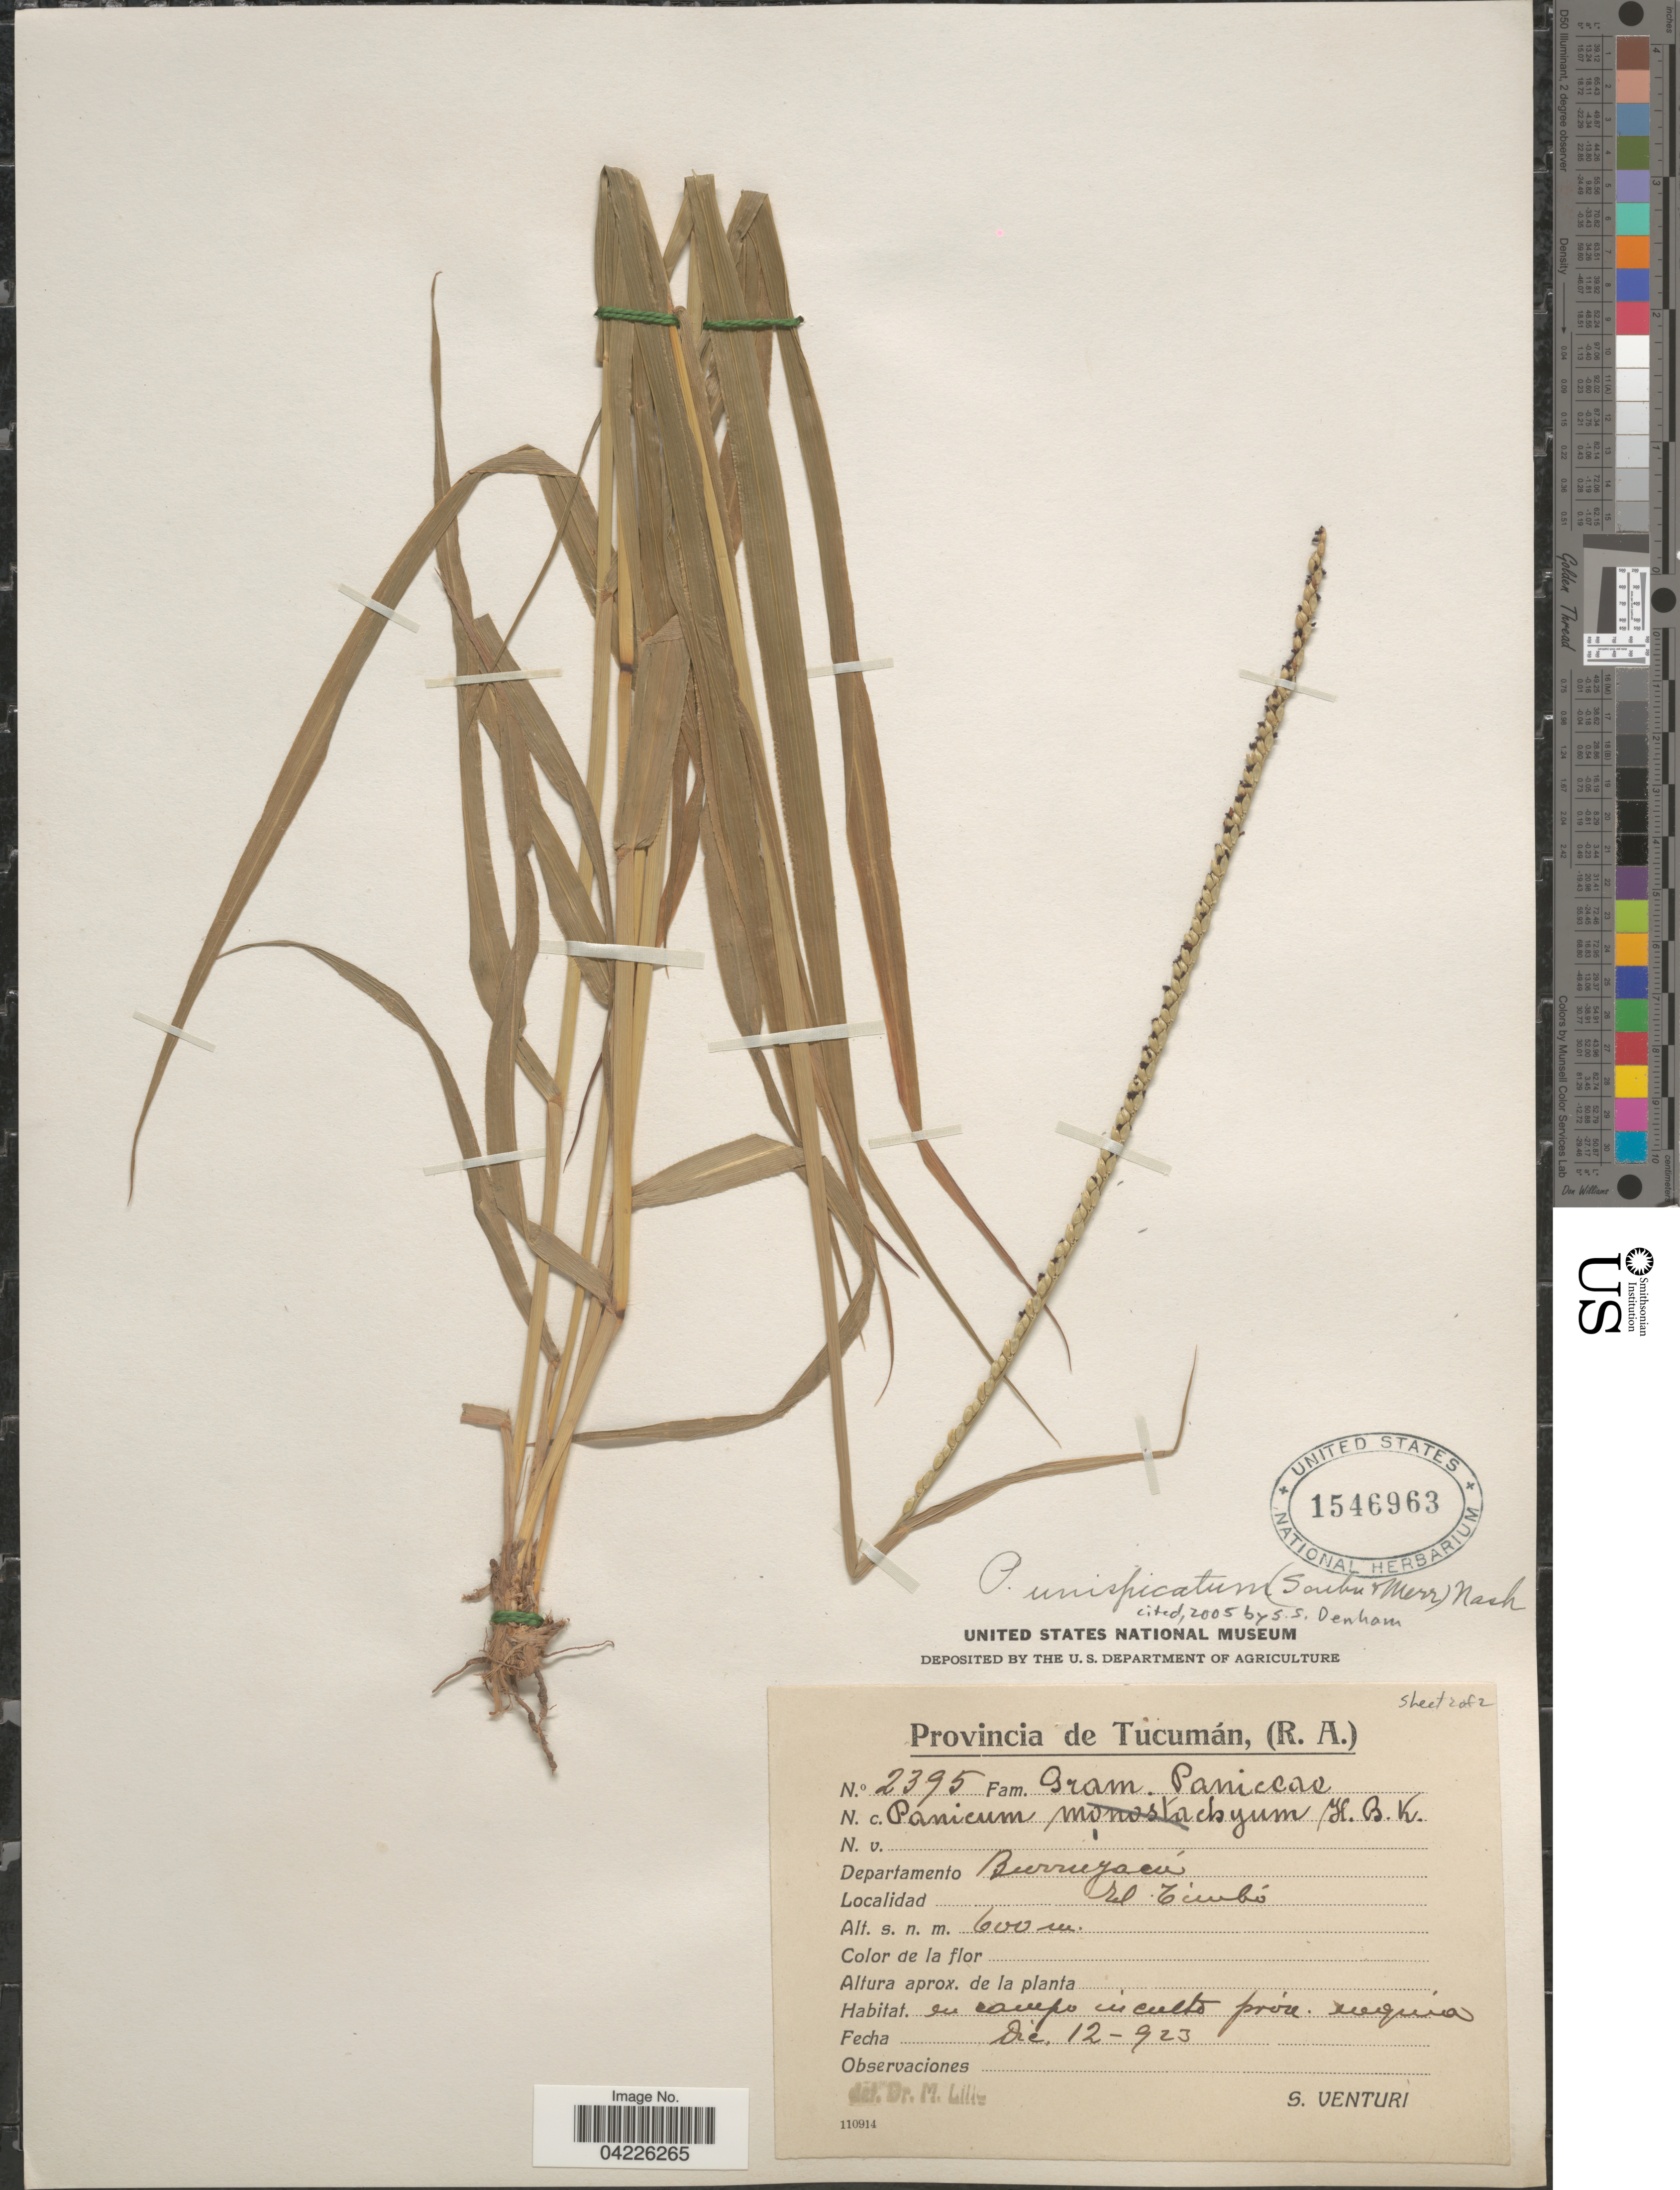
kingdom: Plantae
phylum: Tracheophyta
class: Liliopsida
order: Poales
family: Poaceae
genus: Paspalum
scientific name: Paspalum unispicatum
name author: (Scribn. & Merr.) Nash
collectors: S. Venturi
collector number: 2395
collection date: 1923-12-12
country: Argentina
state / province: Tucuman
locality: Departamento Burruyacú. El Timbó.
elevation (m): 600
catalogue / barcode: US 1546963